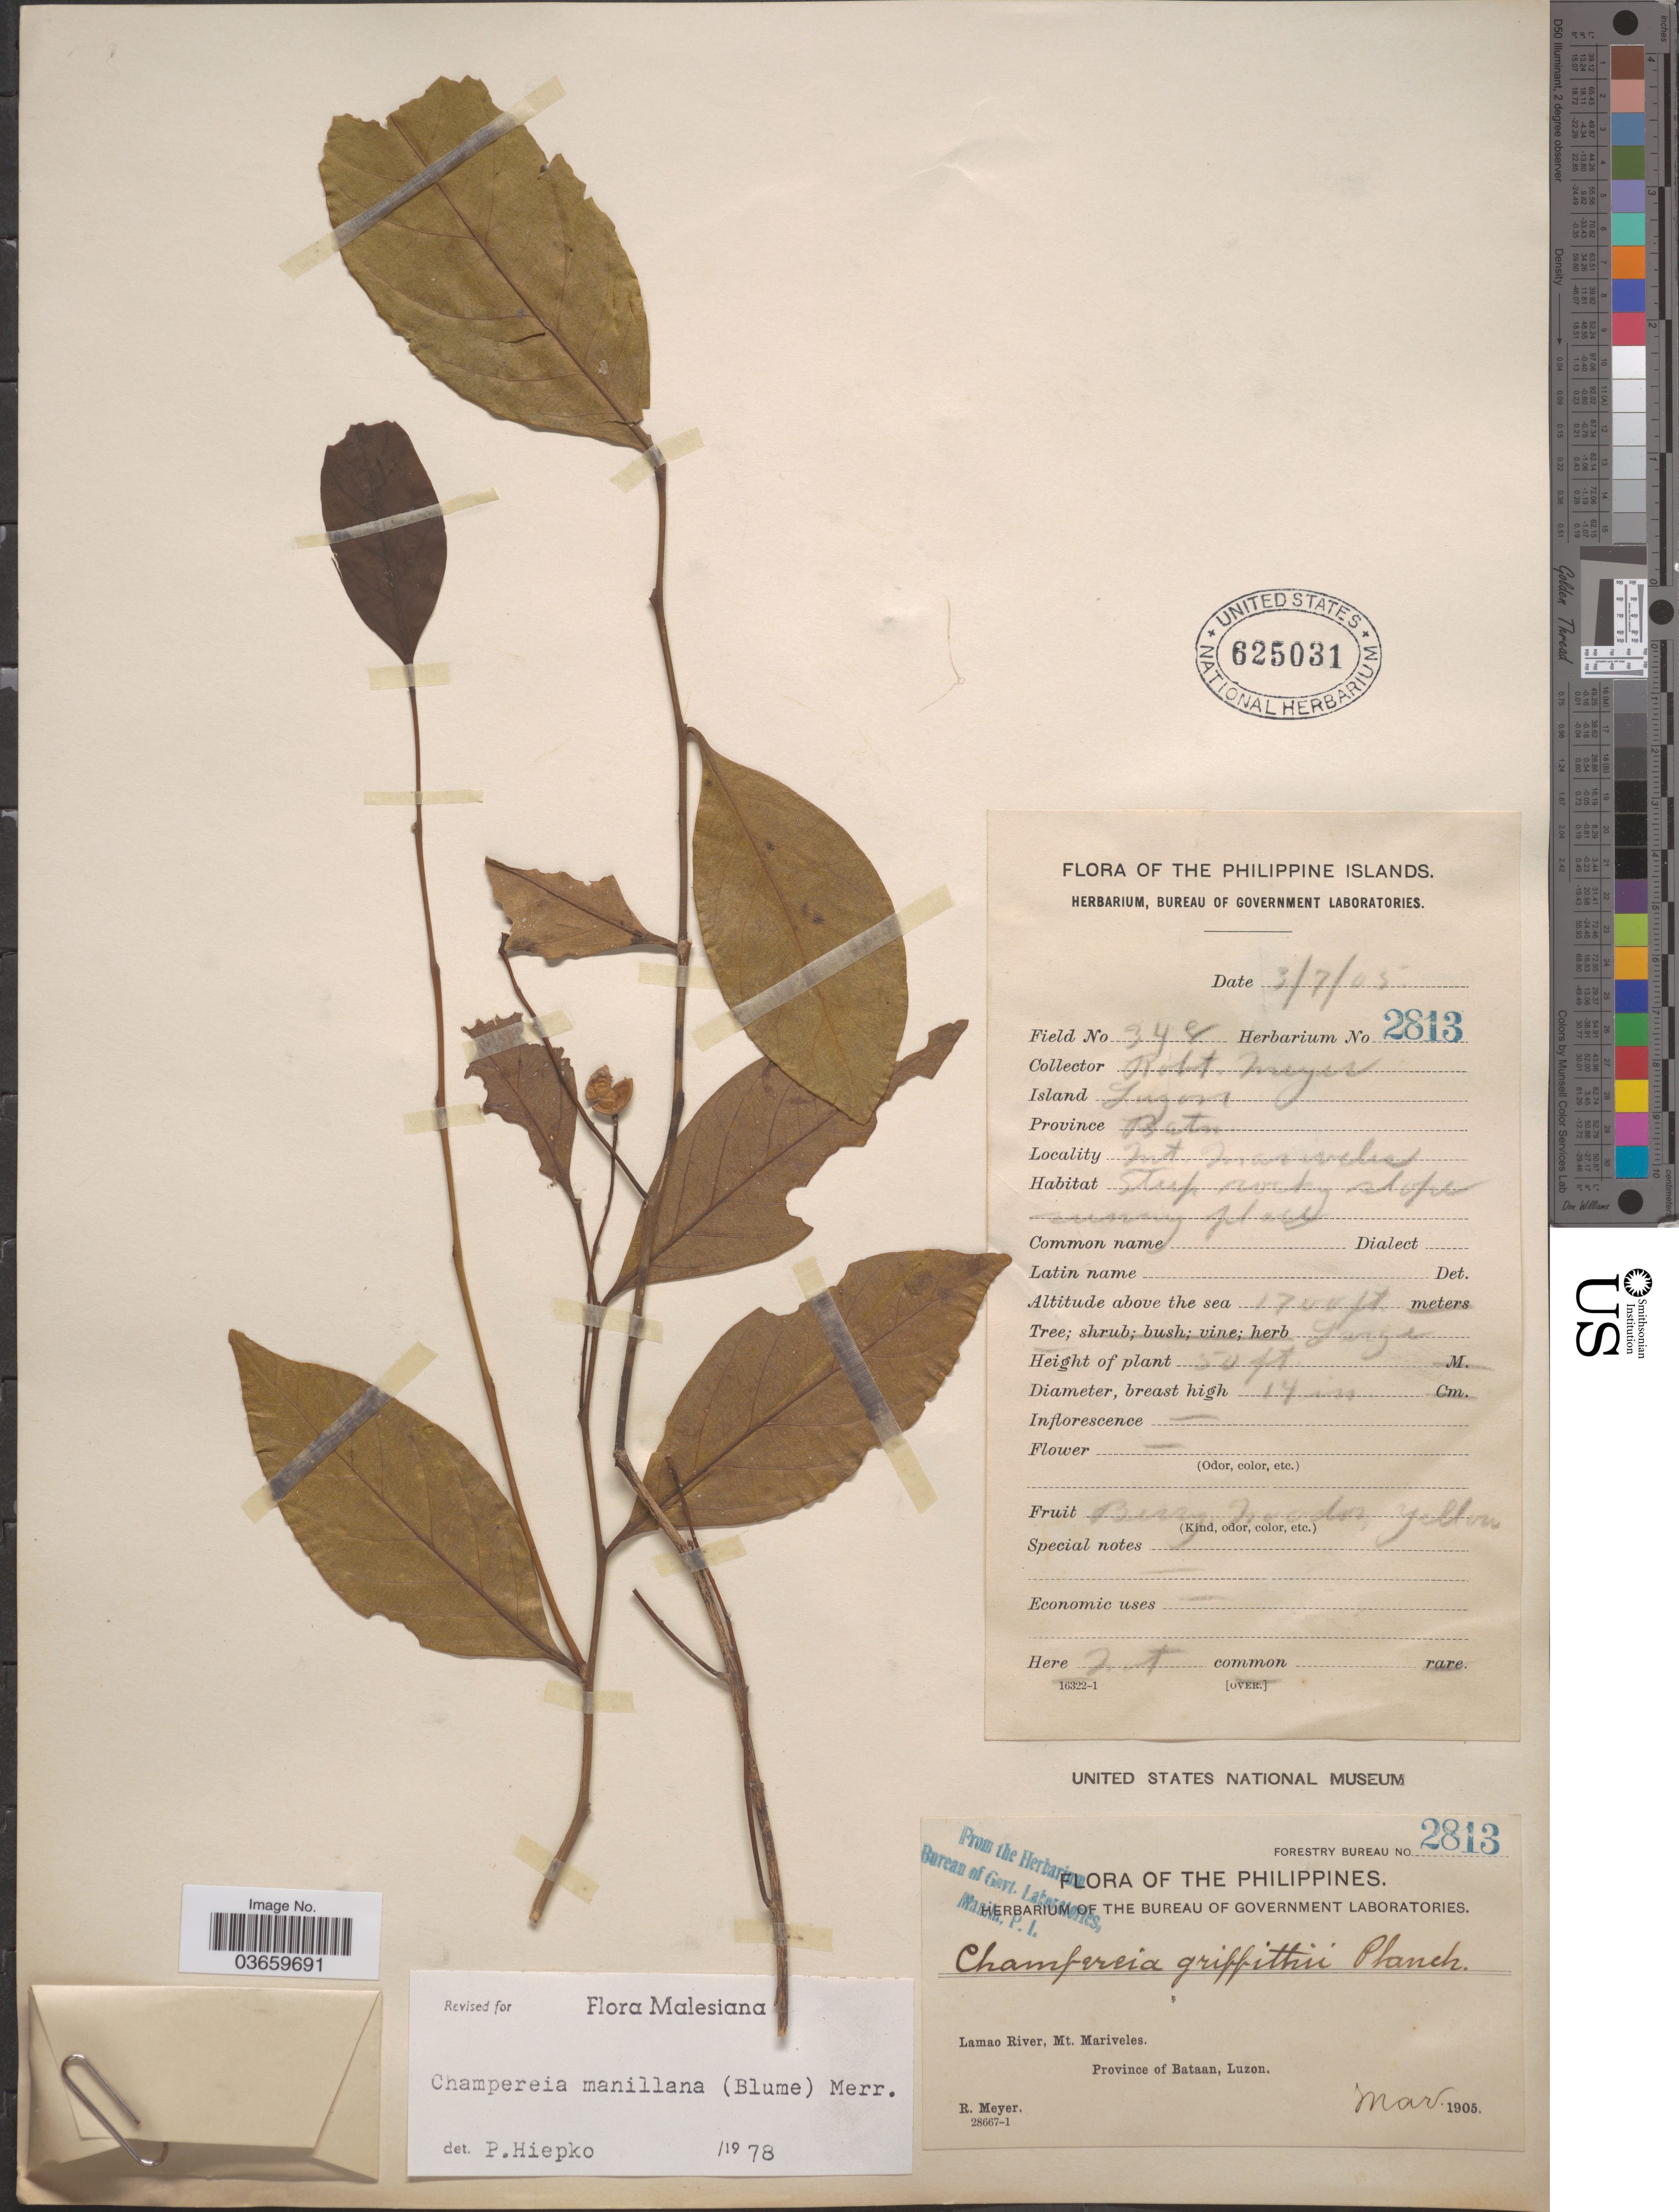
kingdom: Plantae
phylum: Tracheophyta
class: Magnoliopsida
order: Santalales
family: Opiliaceae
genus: Champereia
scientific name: Champereia manillana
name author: (Blume) Merr.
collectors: R. Meyer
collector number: Forestry Bureau 2813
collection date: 1905-03-07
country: Philippines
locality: Lamao River, Mt. Mariveles. Province of Bataan, Luzon.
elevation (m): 518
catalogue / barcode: US 625031